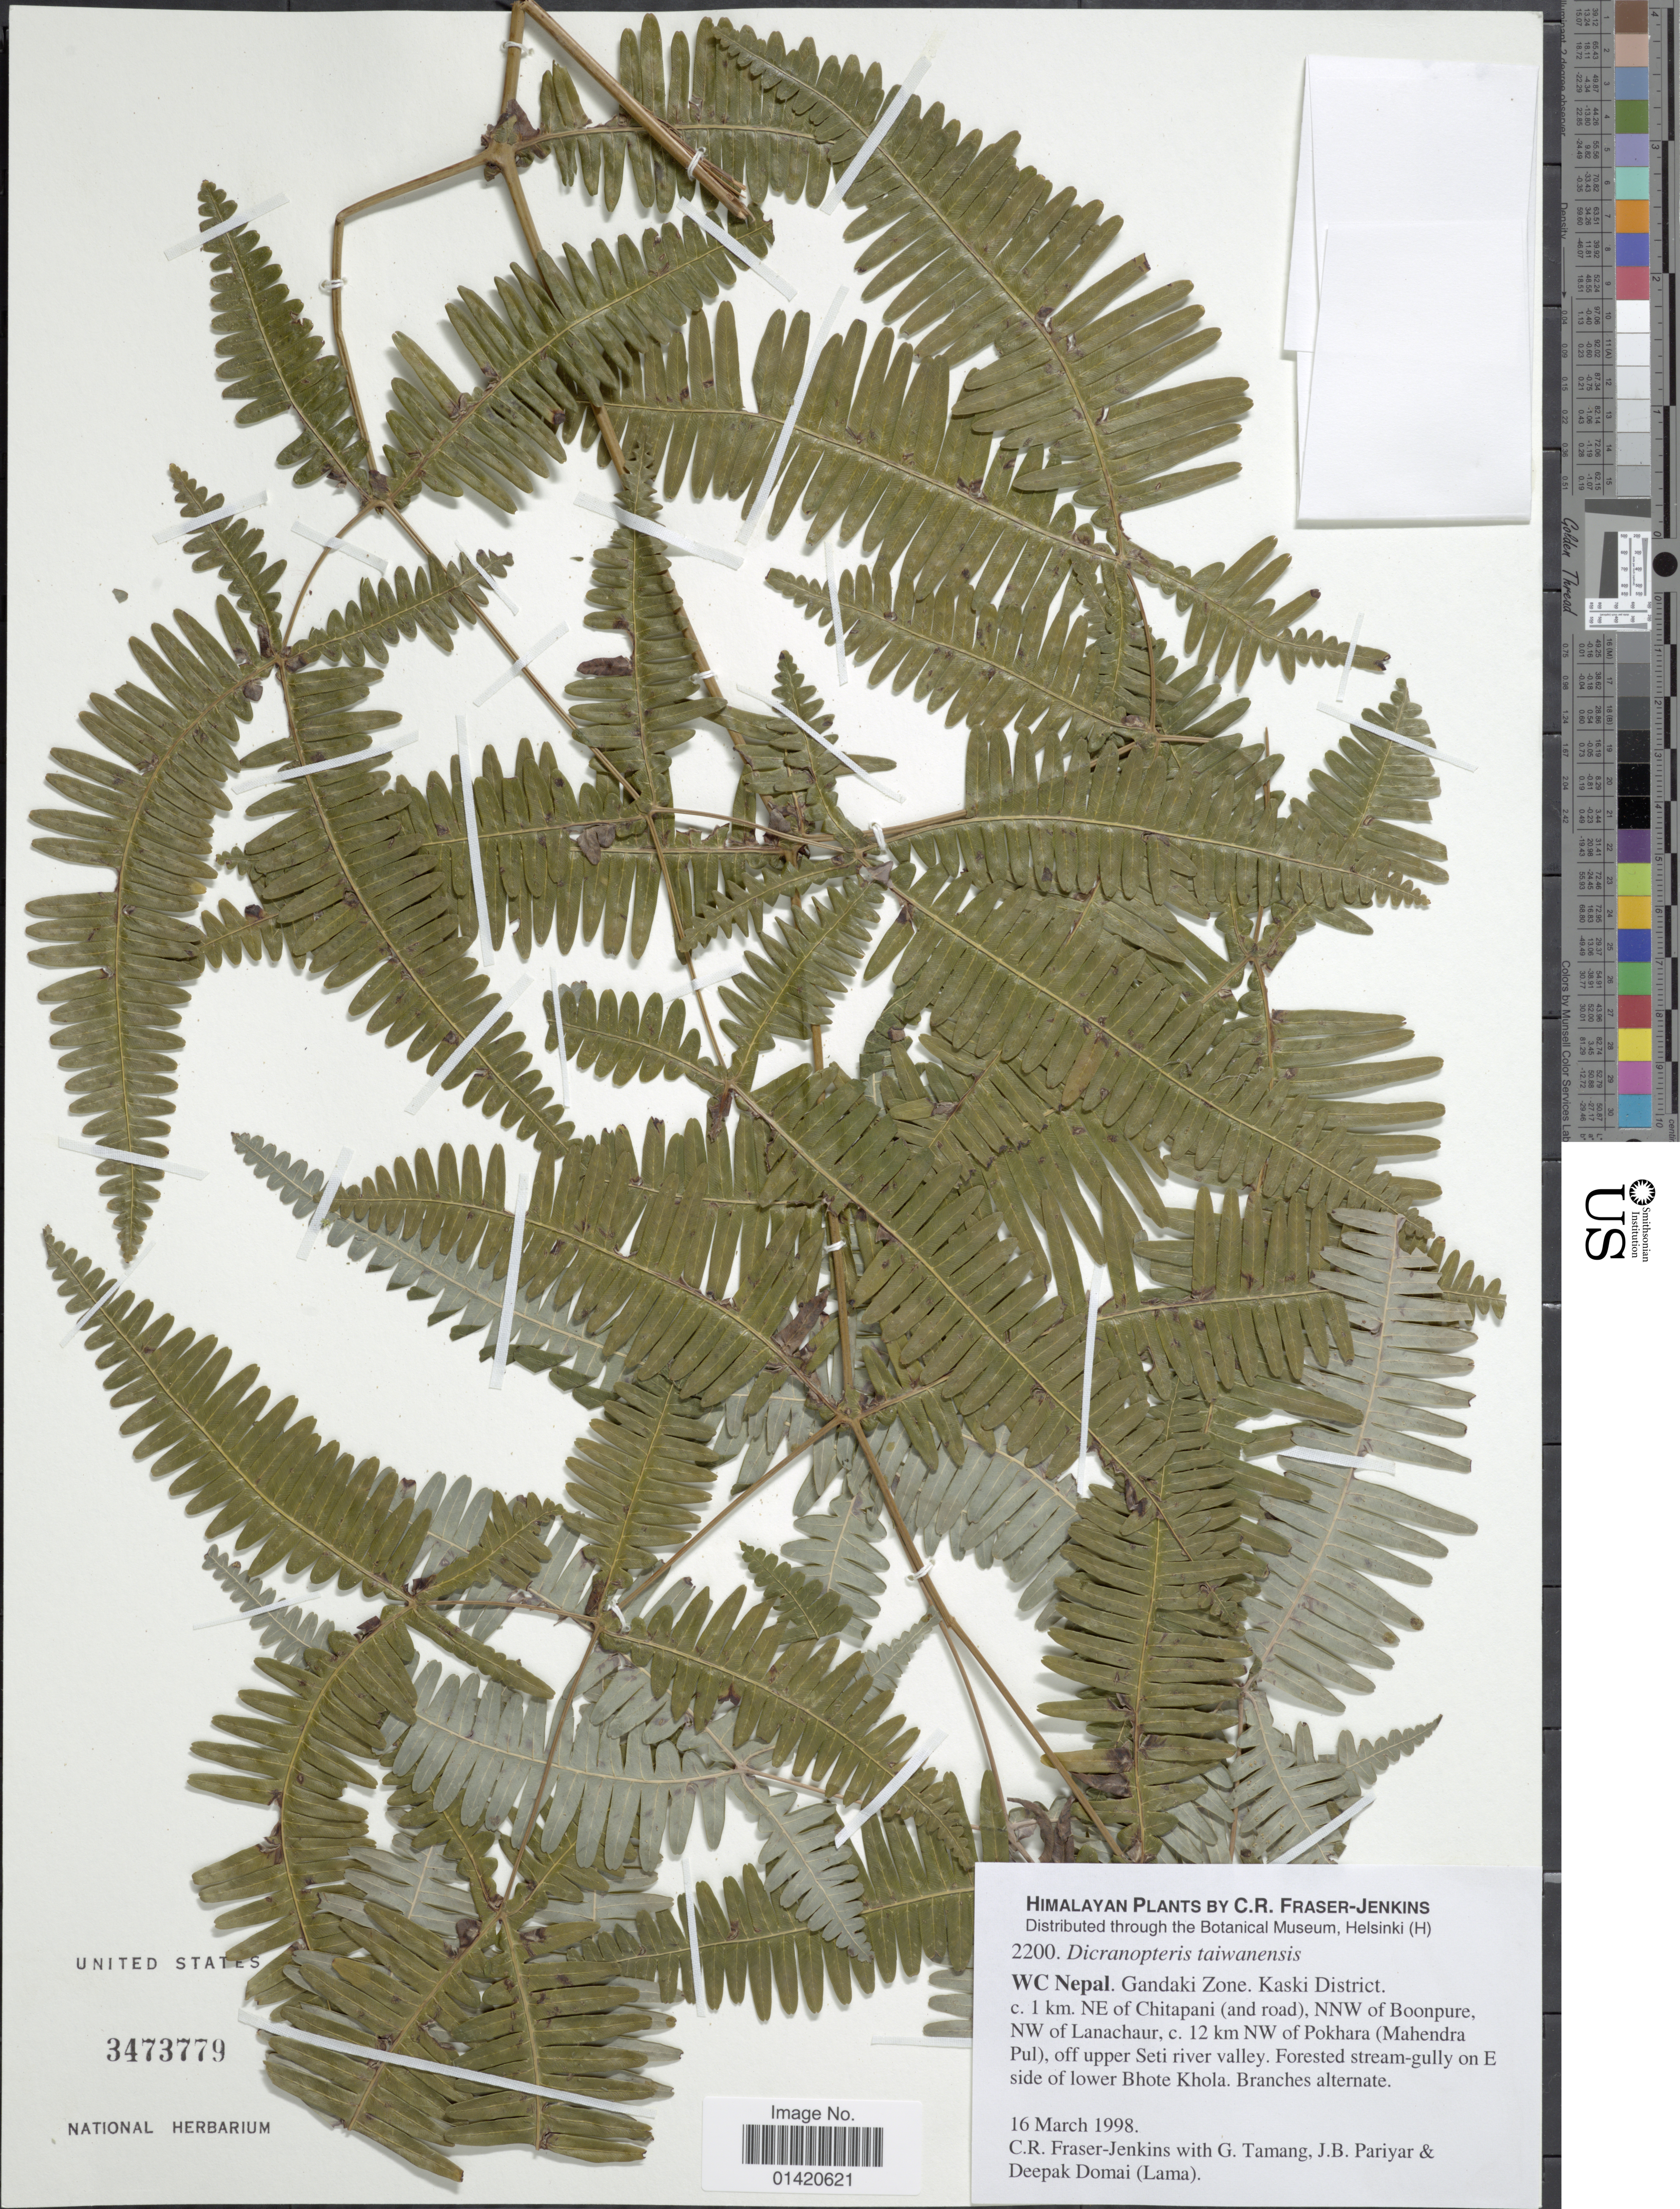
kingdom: Plantae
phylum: Tracheophyta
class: Polypodiopsida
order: Gleicheniales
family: Gleicheniaceae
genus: Dicranopteris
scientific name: Dicranopteris taiwanensis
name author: Ching & P.S. Chiu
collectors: C. R. Fraser-Jenkins, G. Tamang, J. Pariyar & D. Domai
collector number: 2200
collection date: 1998-03-16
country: Nepal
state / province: Gandaki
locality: WC Nepal. gandaki Zone. Kaski District. c. 1 km NE of Chitapani (and road), NNW of Boonpure, NW of Lanachaur, c. 12 km NW of Pokhara (mahendra Pul), off upper Seti river valley, on side of lower Bhite Khola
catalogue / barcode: US 3473779